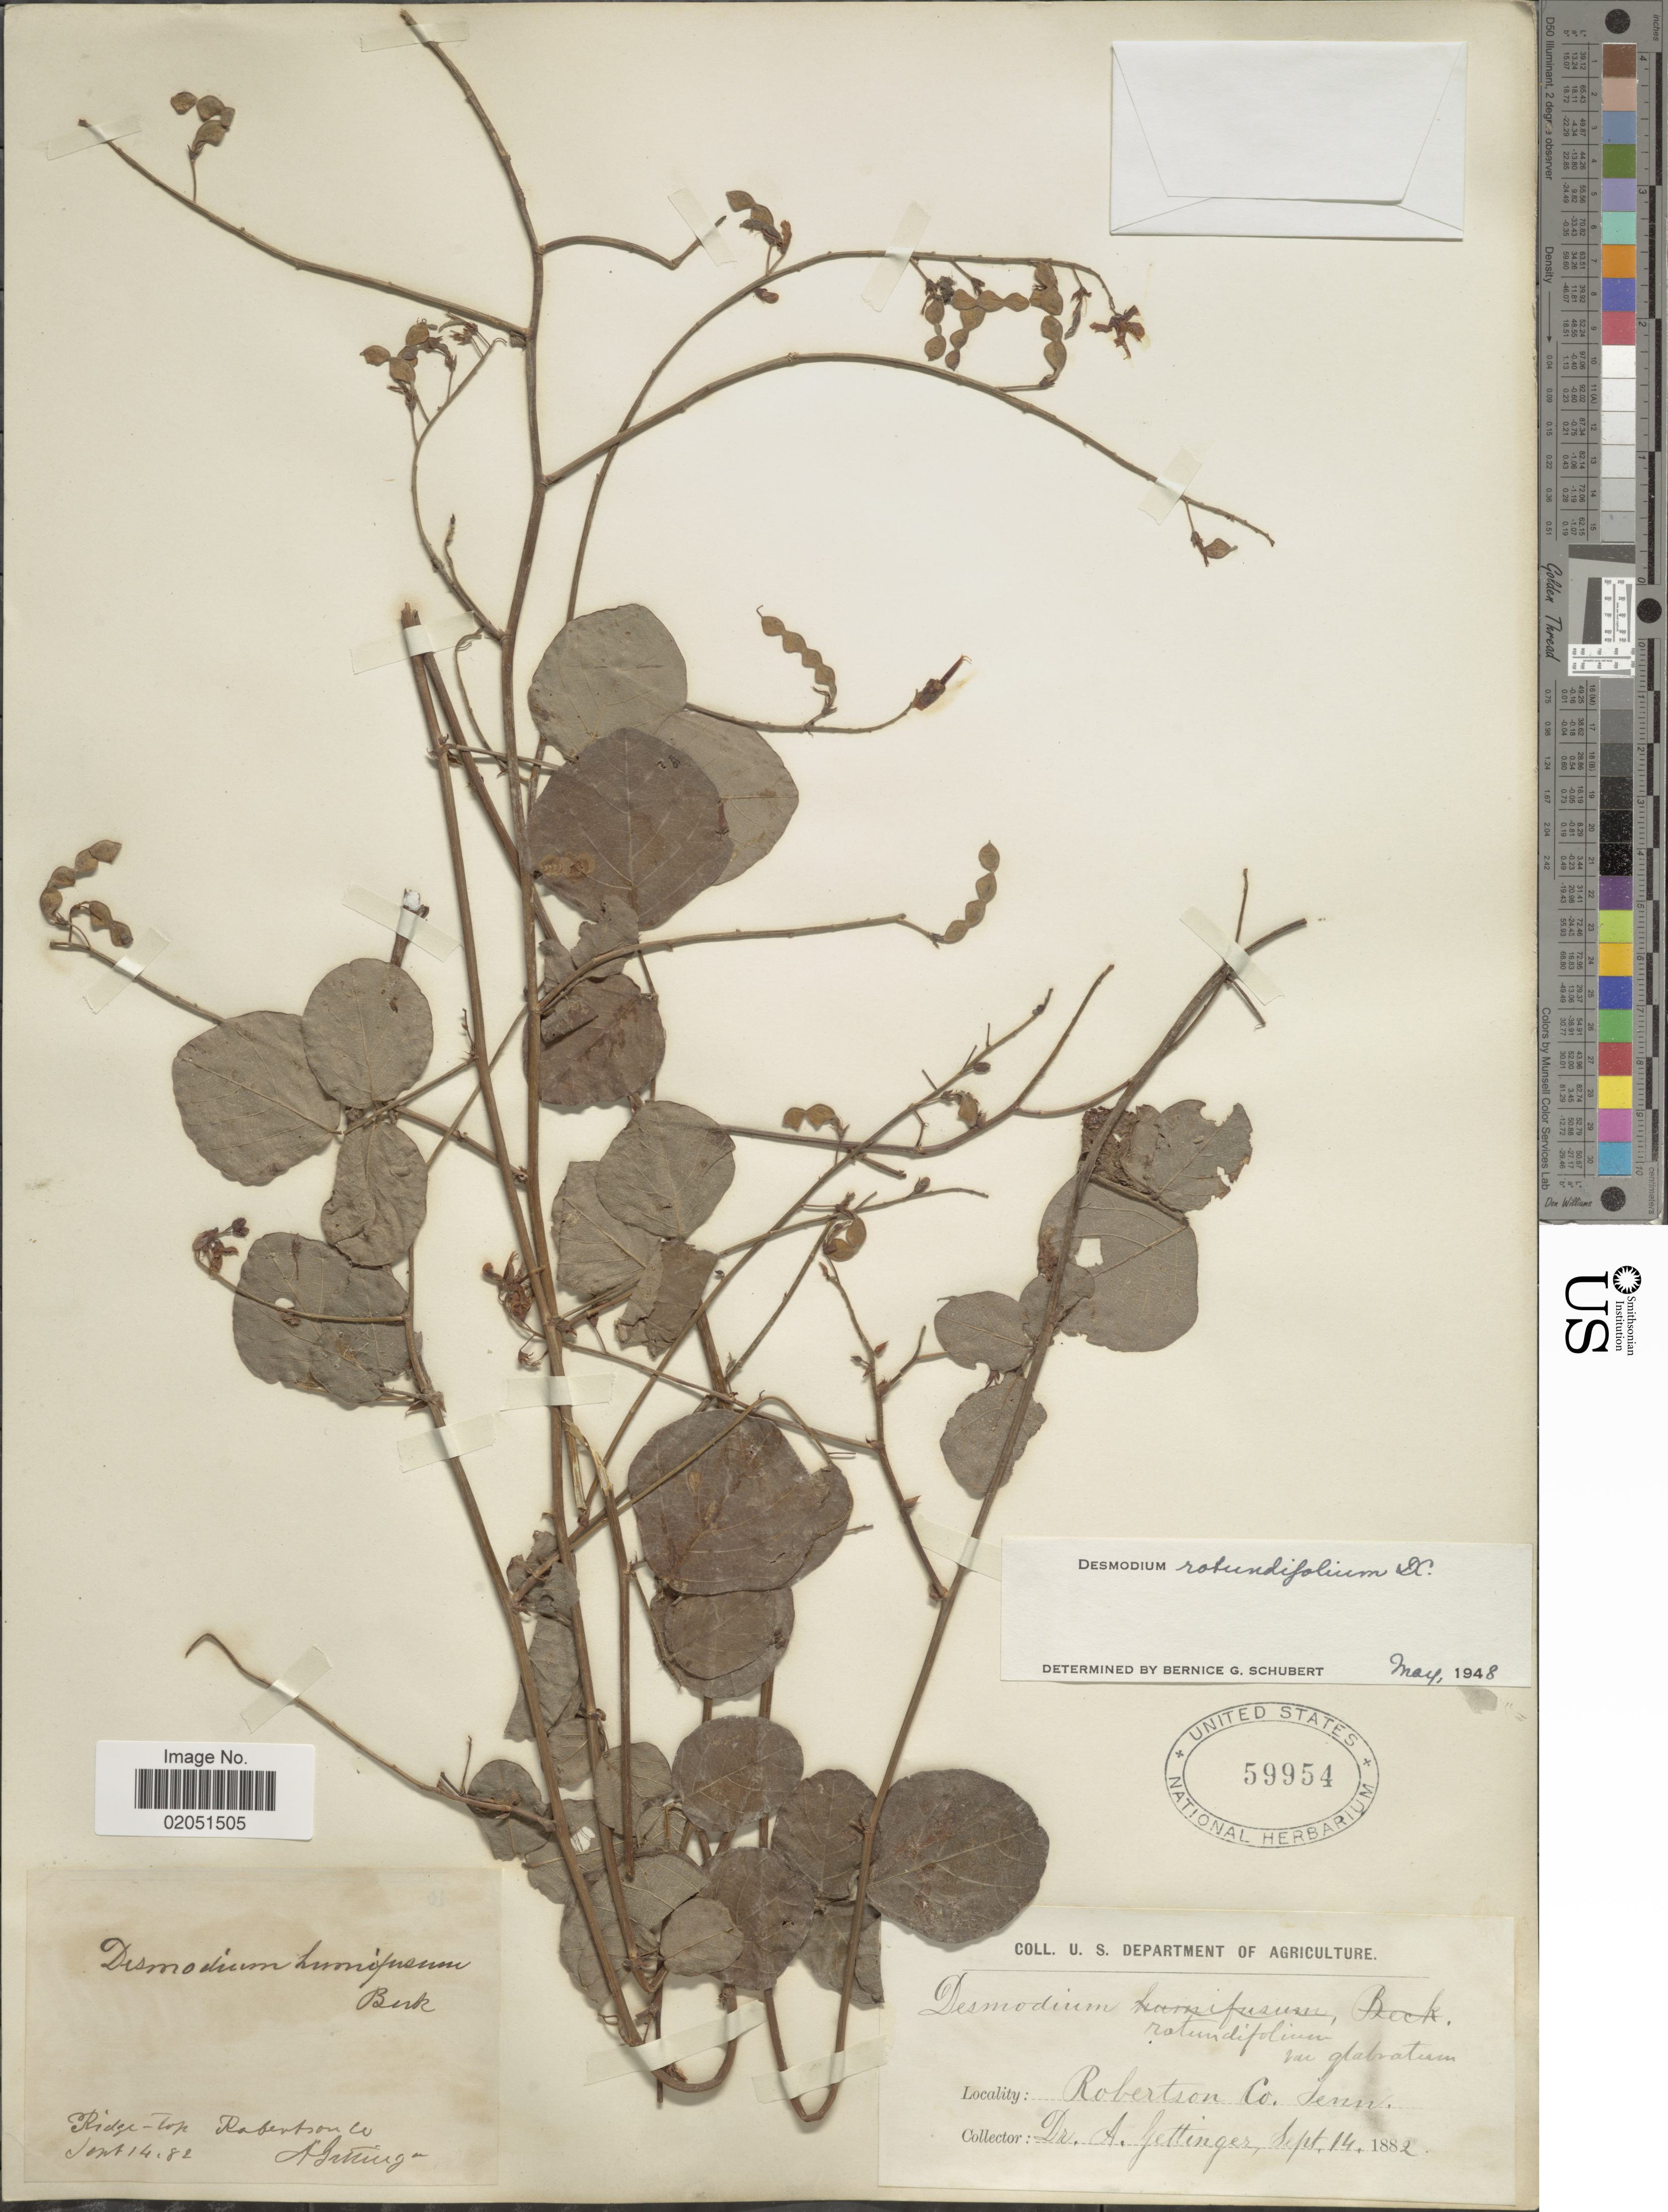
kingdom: Plantae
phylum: Tracheophyta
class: Magnoliopsida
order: Fabales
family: Fabaceae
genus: Desmodium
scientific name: Desmodium rotundifolium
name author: DC.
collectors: A. Gattinger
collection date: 1882-09-14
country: United States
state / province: Tennessee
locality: Robertson Co., ridge-top.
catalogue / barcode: US 59954